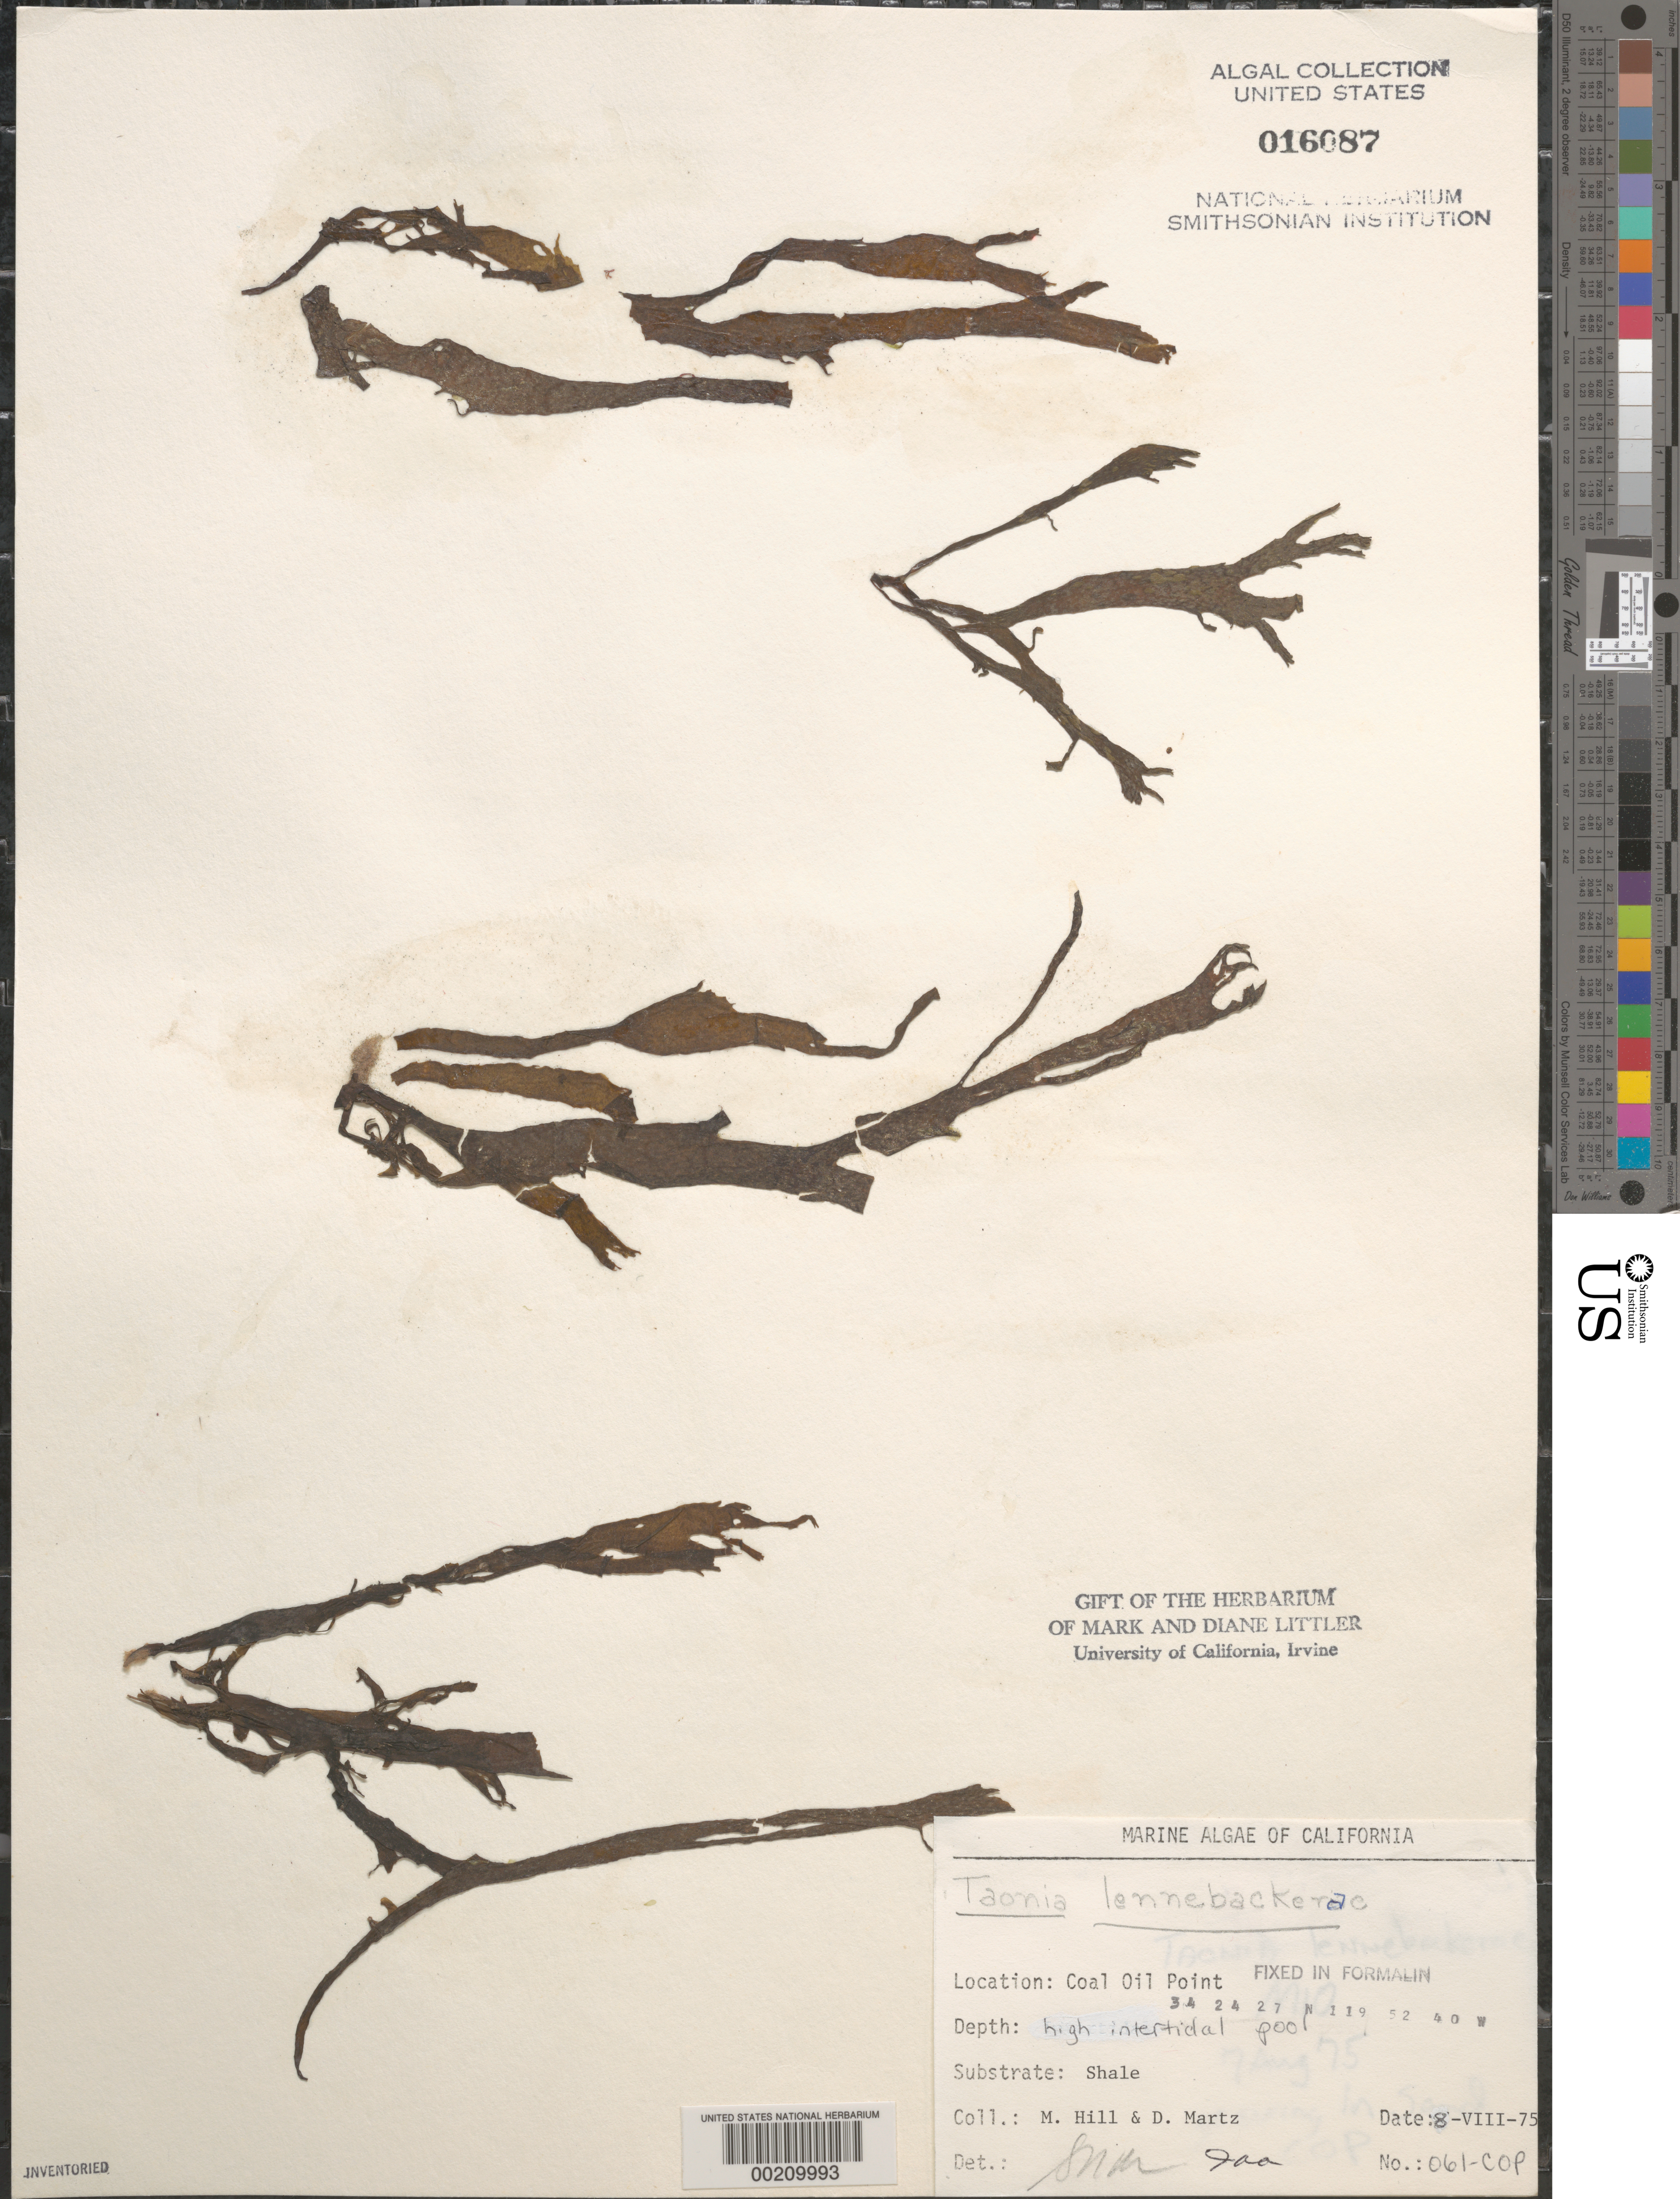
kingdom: Chromista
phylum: Ochrophyta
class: Phaeophyceae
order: Dictyotales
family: Dictyotaceae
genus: Taonia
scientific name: Taonia lennebackerae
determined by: Murray, S. N.; Abbott, I. A.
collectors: M. Hill & D. Martz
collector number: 061-cop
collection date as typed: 08 Aug 1975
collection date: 1975-08-08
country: United States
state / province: California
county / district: Santa Barbara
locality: Coal Oil Point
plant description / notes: BLM-SOCALBIGHT Rocky Intertidal Survey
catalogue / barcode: US 16087